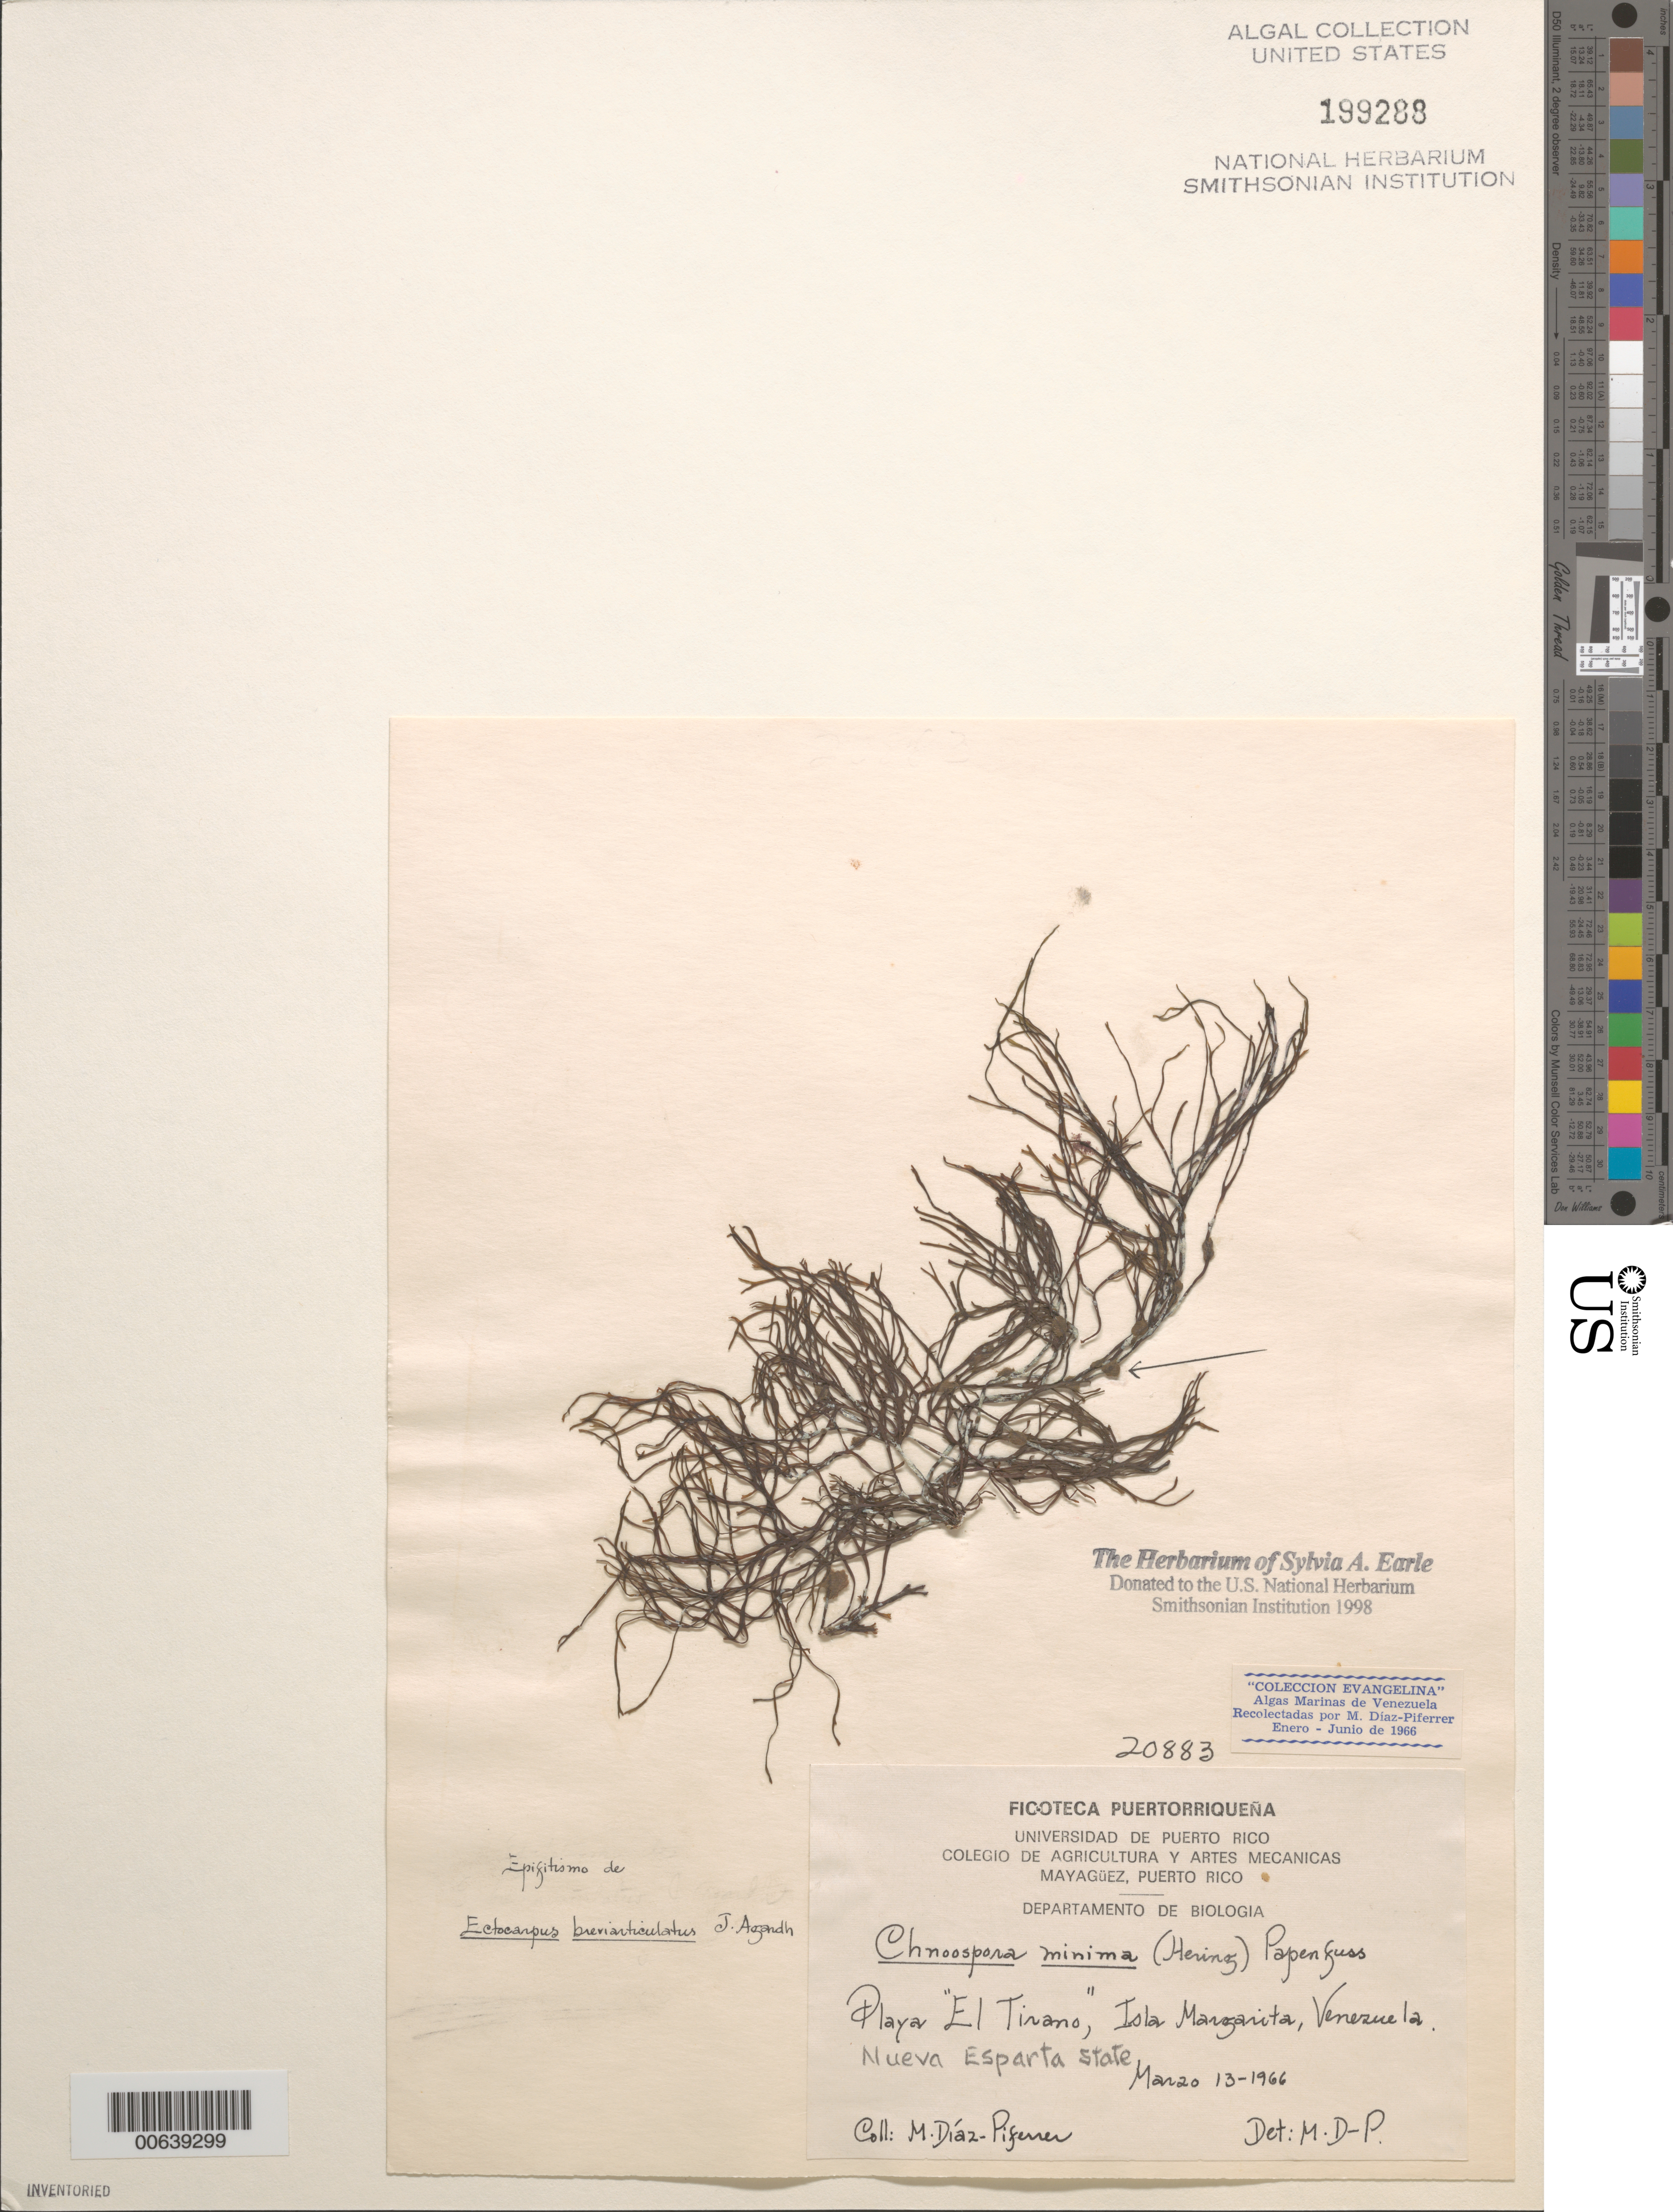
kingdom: Chromista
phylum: Ochrophyta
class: Phaeophyceae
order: Scytosiphonales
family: Scytosiphonaceae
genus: Chnoospora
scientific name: Chnoospora minima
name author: (Hering) Papenf.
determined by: Diaz-Piferrer, M.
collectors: M. Diaz-Piferrer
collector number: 20883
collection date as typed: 13 Mar 1966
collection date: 1966-03-13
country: Venezuela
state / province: Nueva Esparta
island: Margarita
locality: Playa El Tirano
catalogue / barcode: US 199288